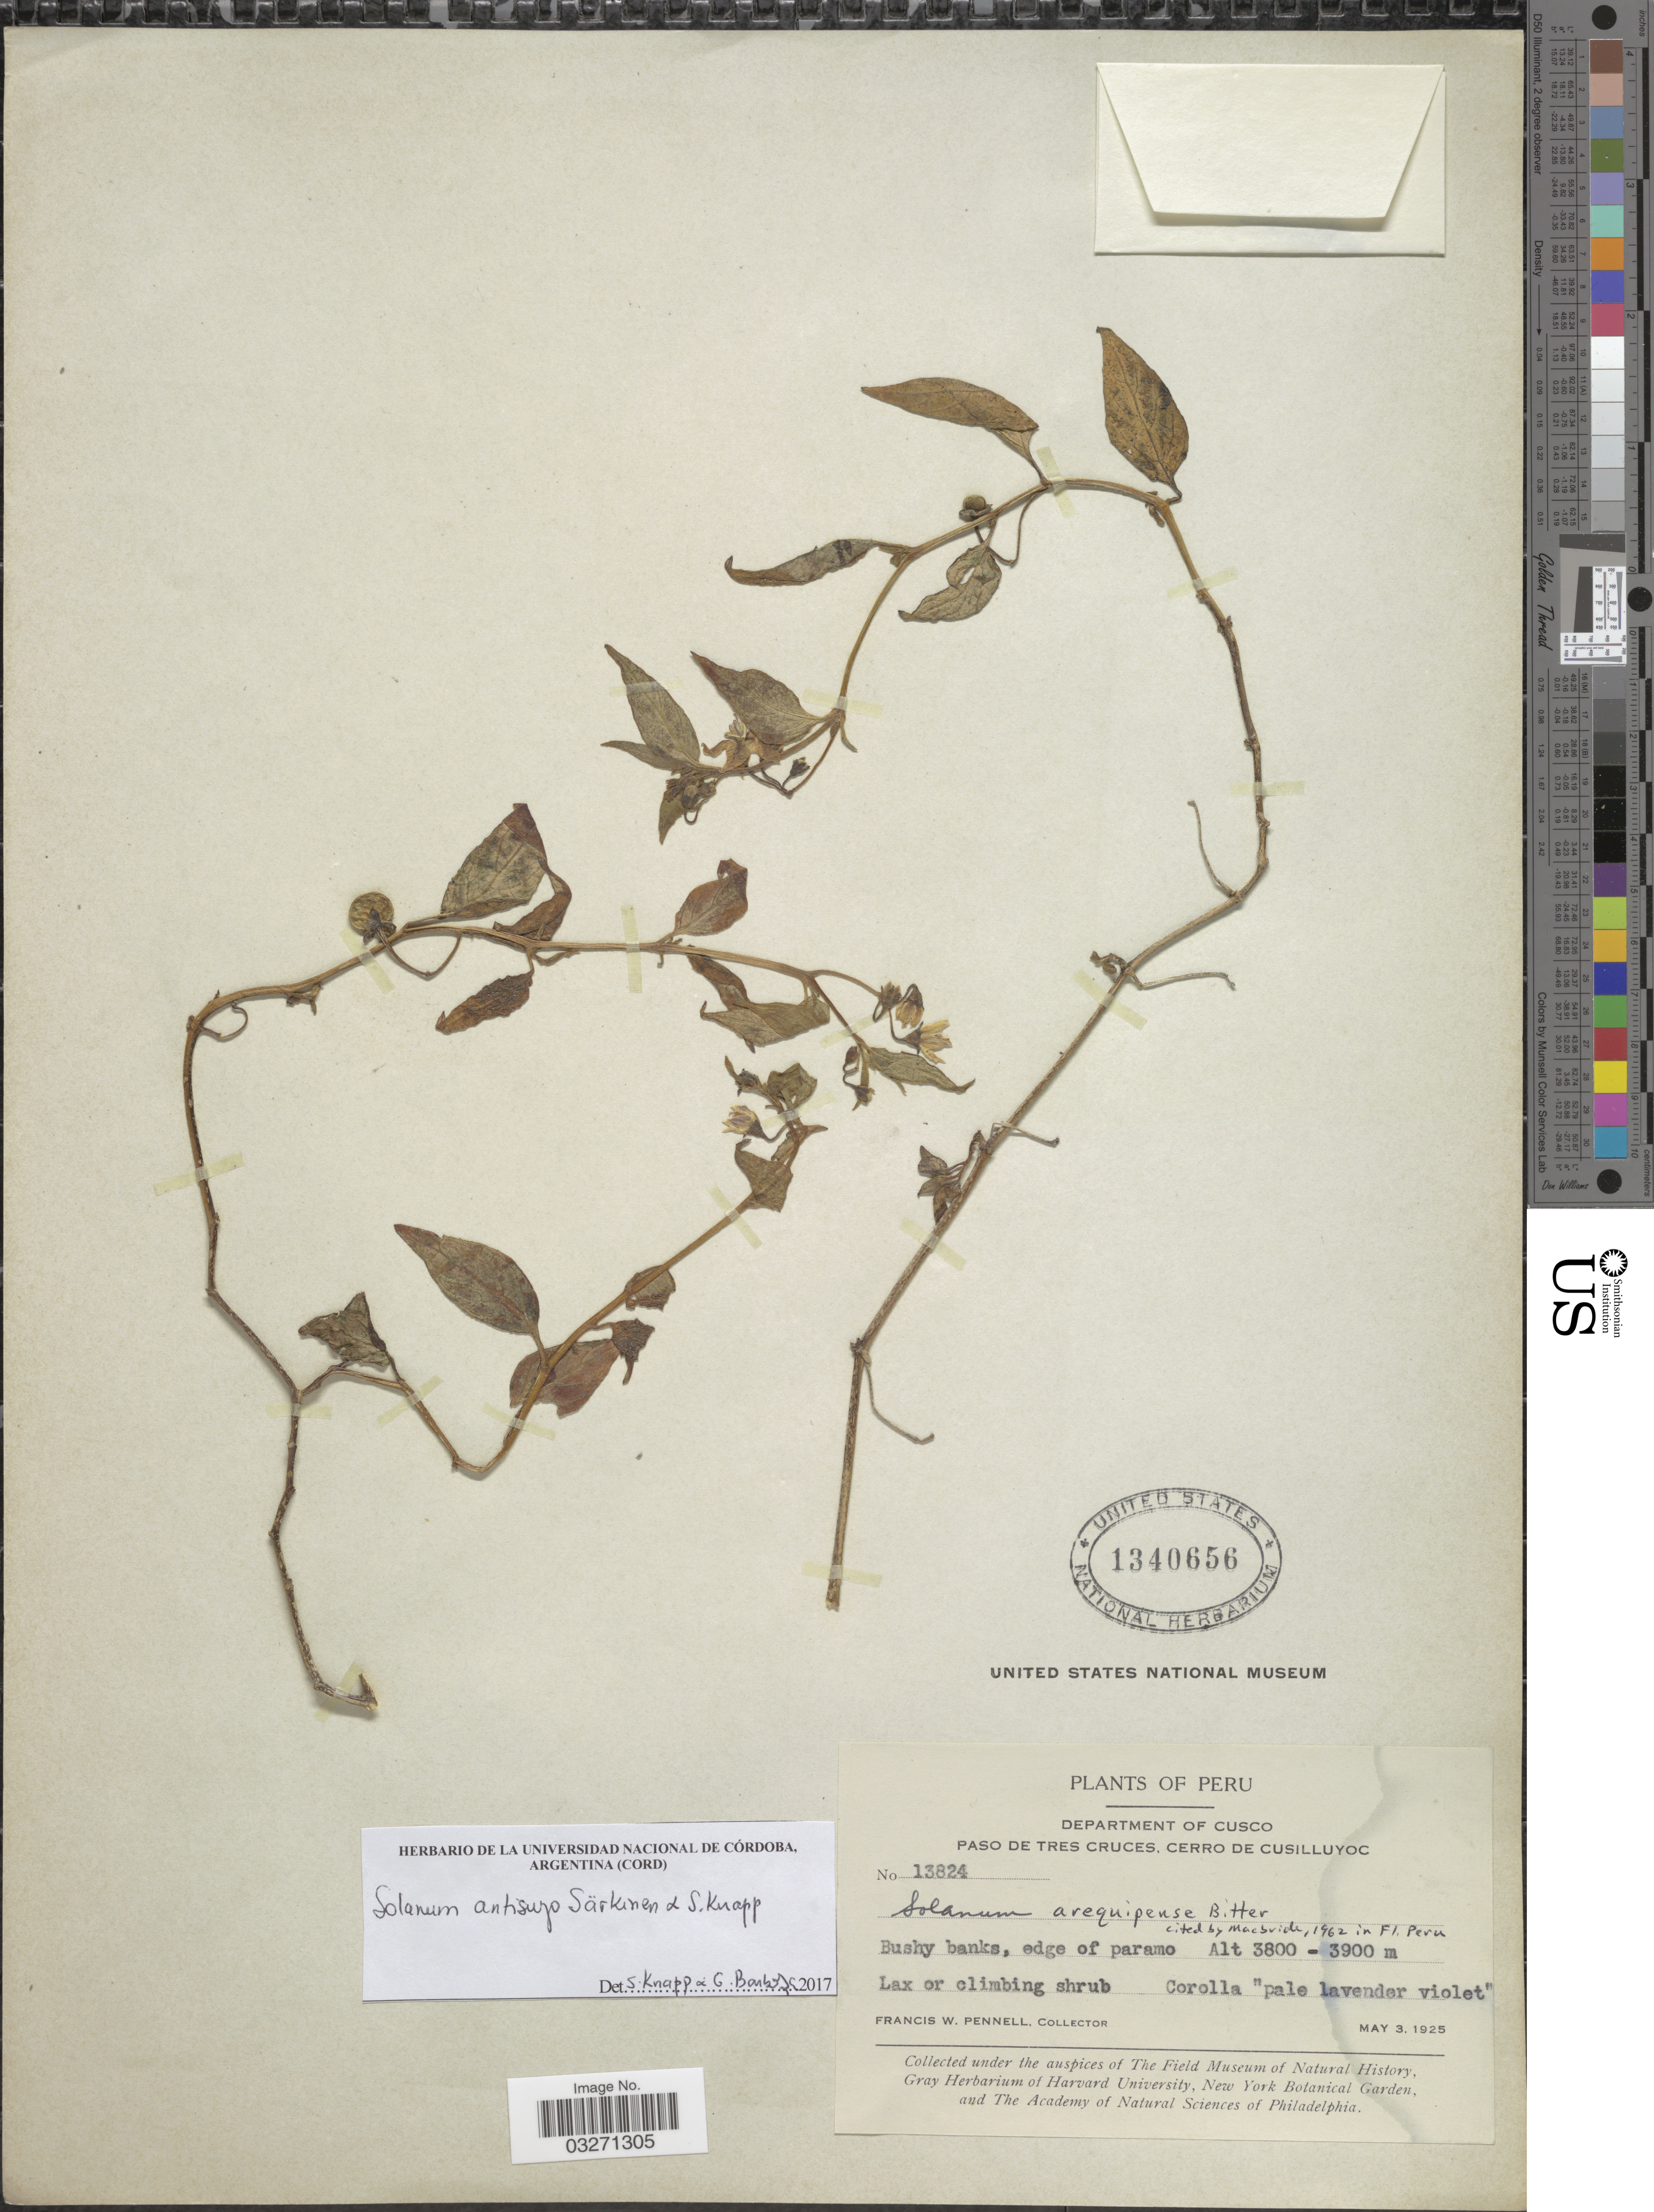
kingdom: Plantae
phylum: Tracheophyta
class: Magnoliopsida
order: Solanales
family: Solanaceae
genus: Solanum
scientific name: Solanum antisuyo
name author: Särkinen & S. Knapp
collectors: F. W. Pennell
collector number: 13824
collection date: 1925-05-03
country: Peru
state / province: Cusco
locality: Department of Cusco. Paso de Tres Cruces, Cerro de Cusilluyoc.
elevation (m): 3800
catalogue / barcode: US 1340656